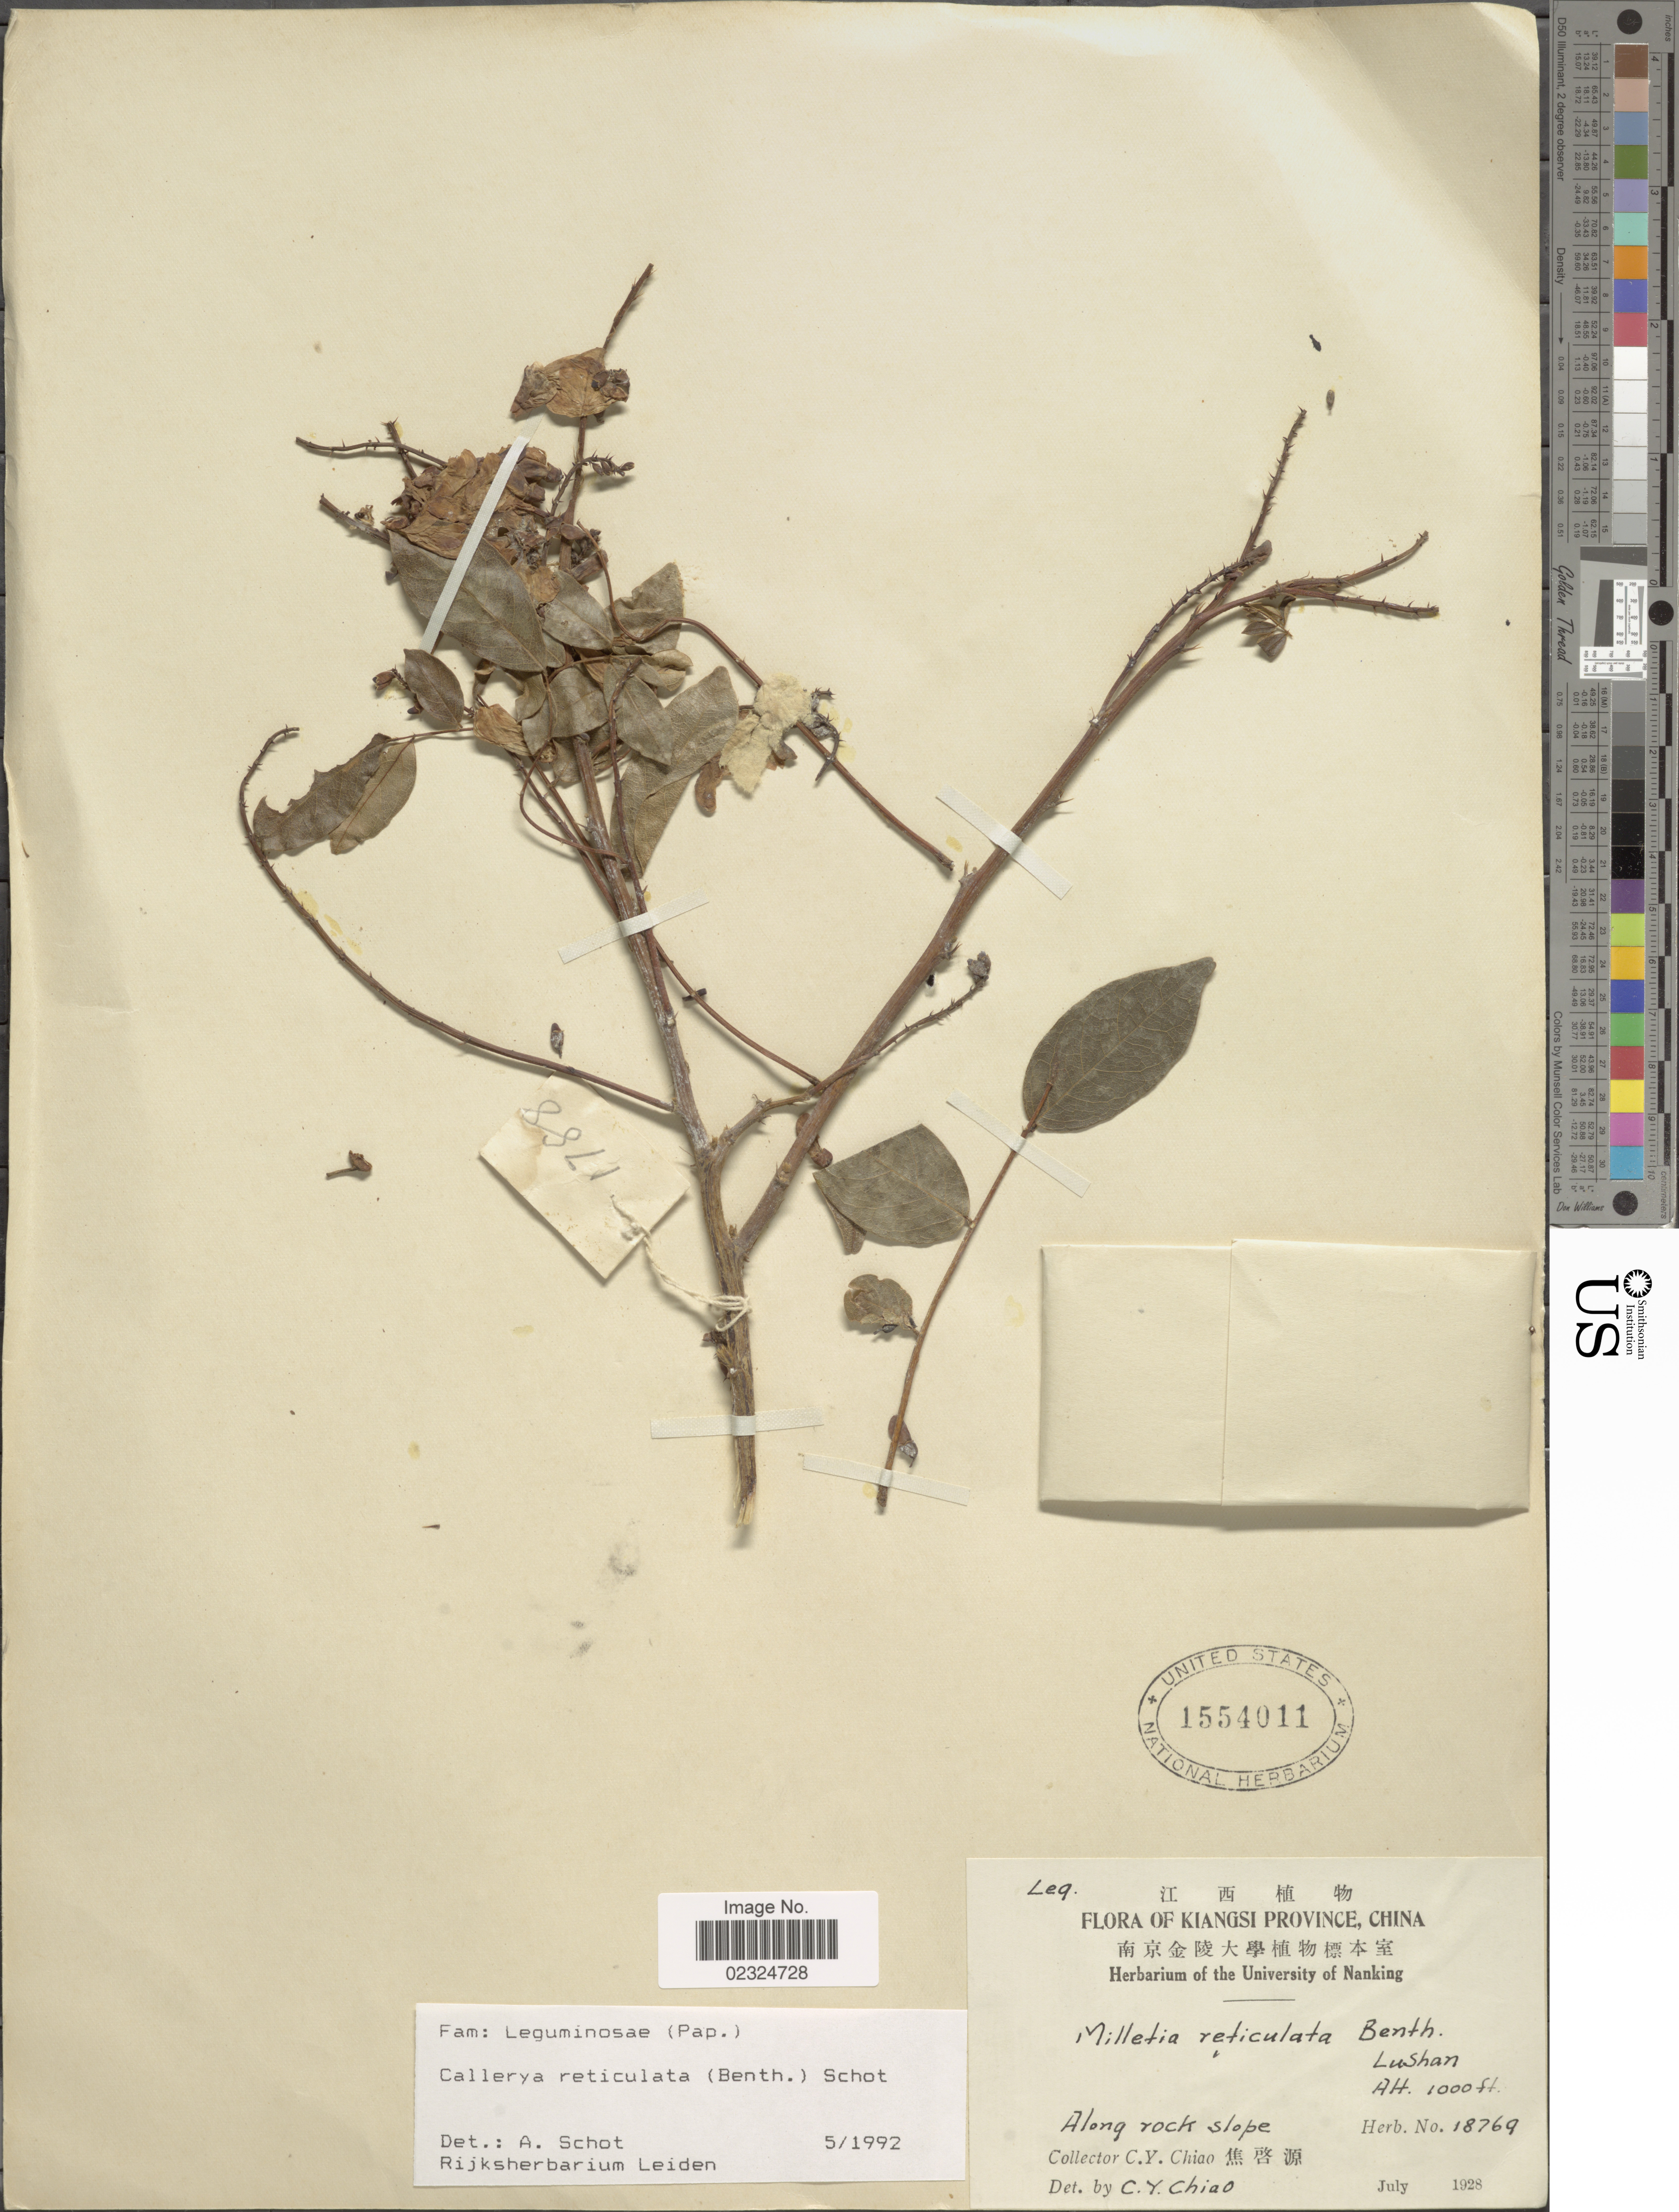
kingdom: Plantae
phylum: Tracheophyta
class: Magnoliopsida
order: Fabales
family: Fabaceae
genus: Wisteriopsis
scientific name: Wisteriopsis reticulata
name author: (Benth.) J. Compton & Schrire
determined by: Strong, Mark T., (BOT), Smithsonian Institution - National Museum of Natural History (UNITED STATES)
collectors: C. Y. Chiao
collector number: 18769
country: China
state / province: Jiangxi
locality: Kiangsi Province, Lushan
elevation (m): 305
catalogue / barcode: US 1554011